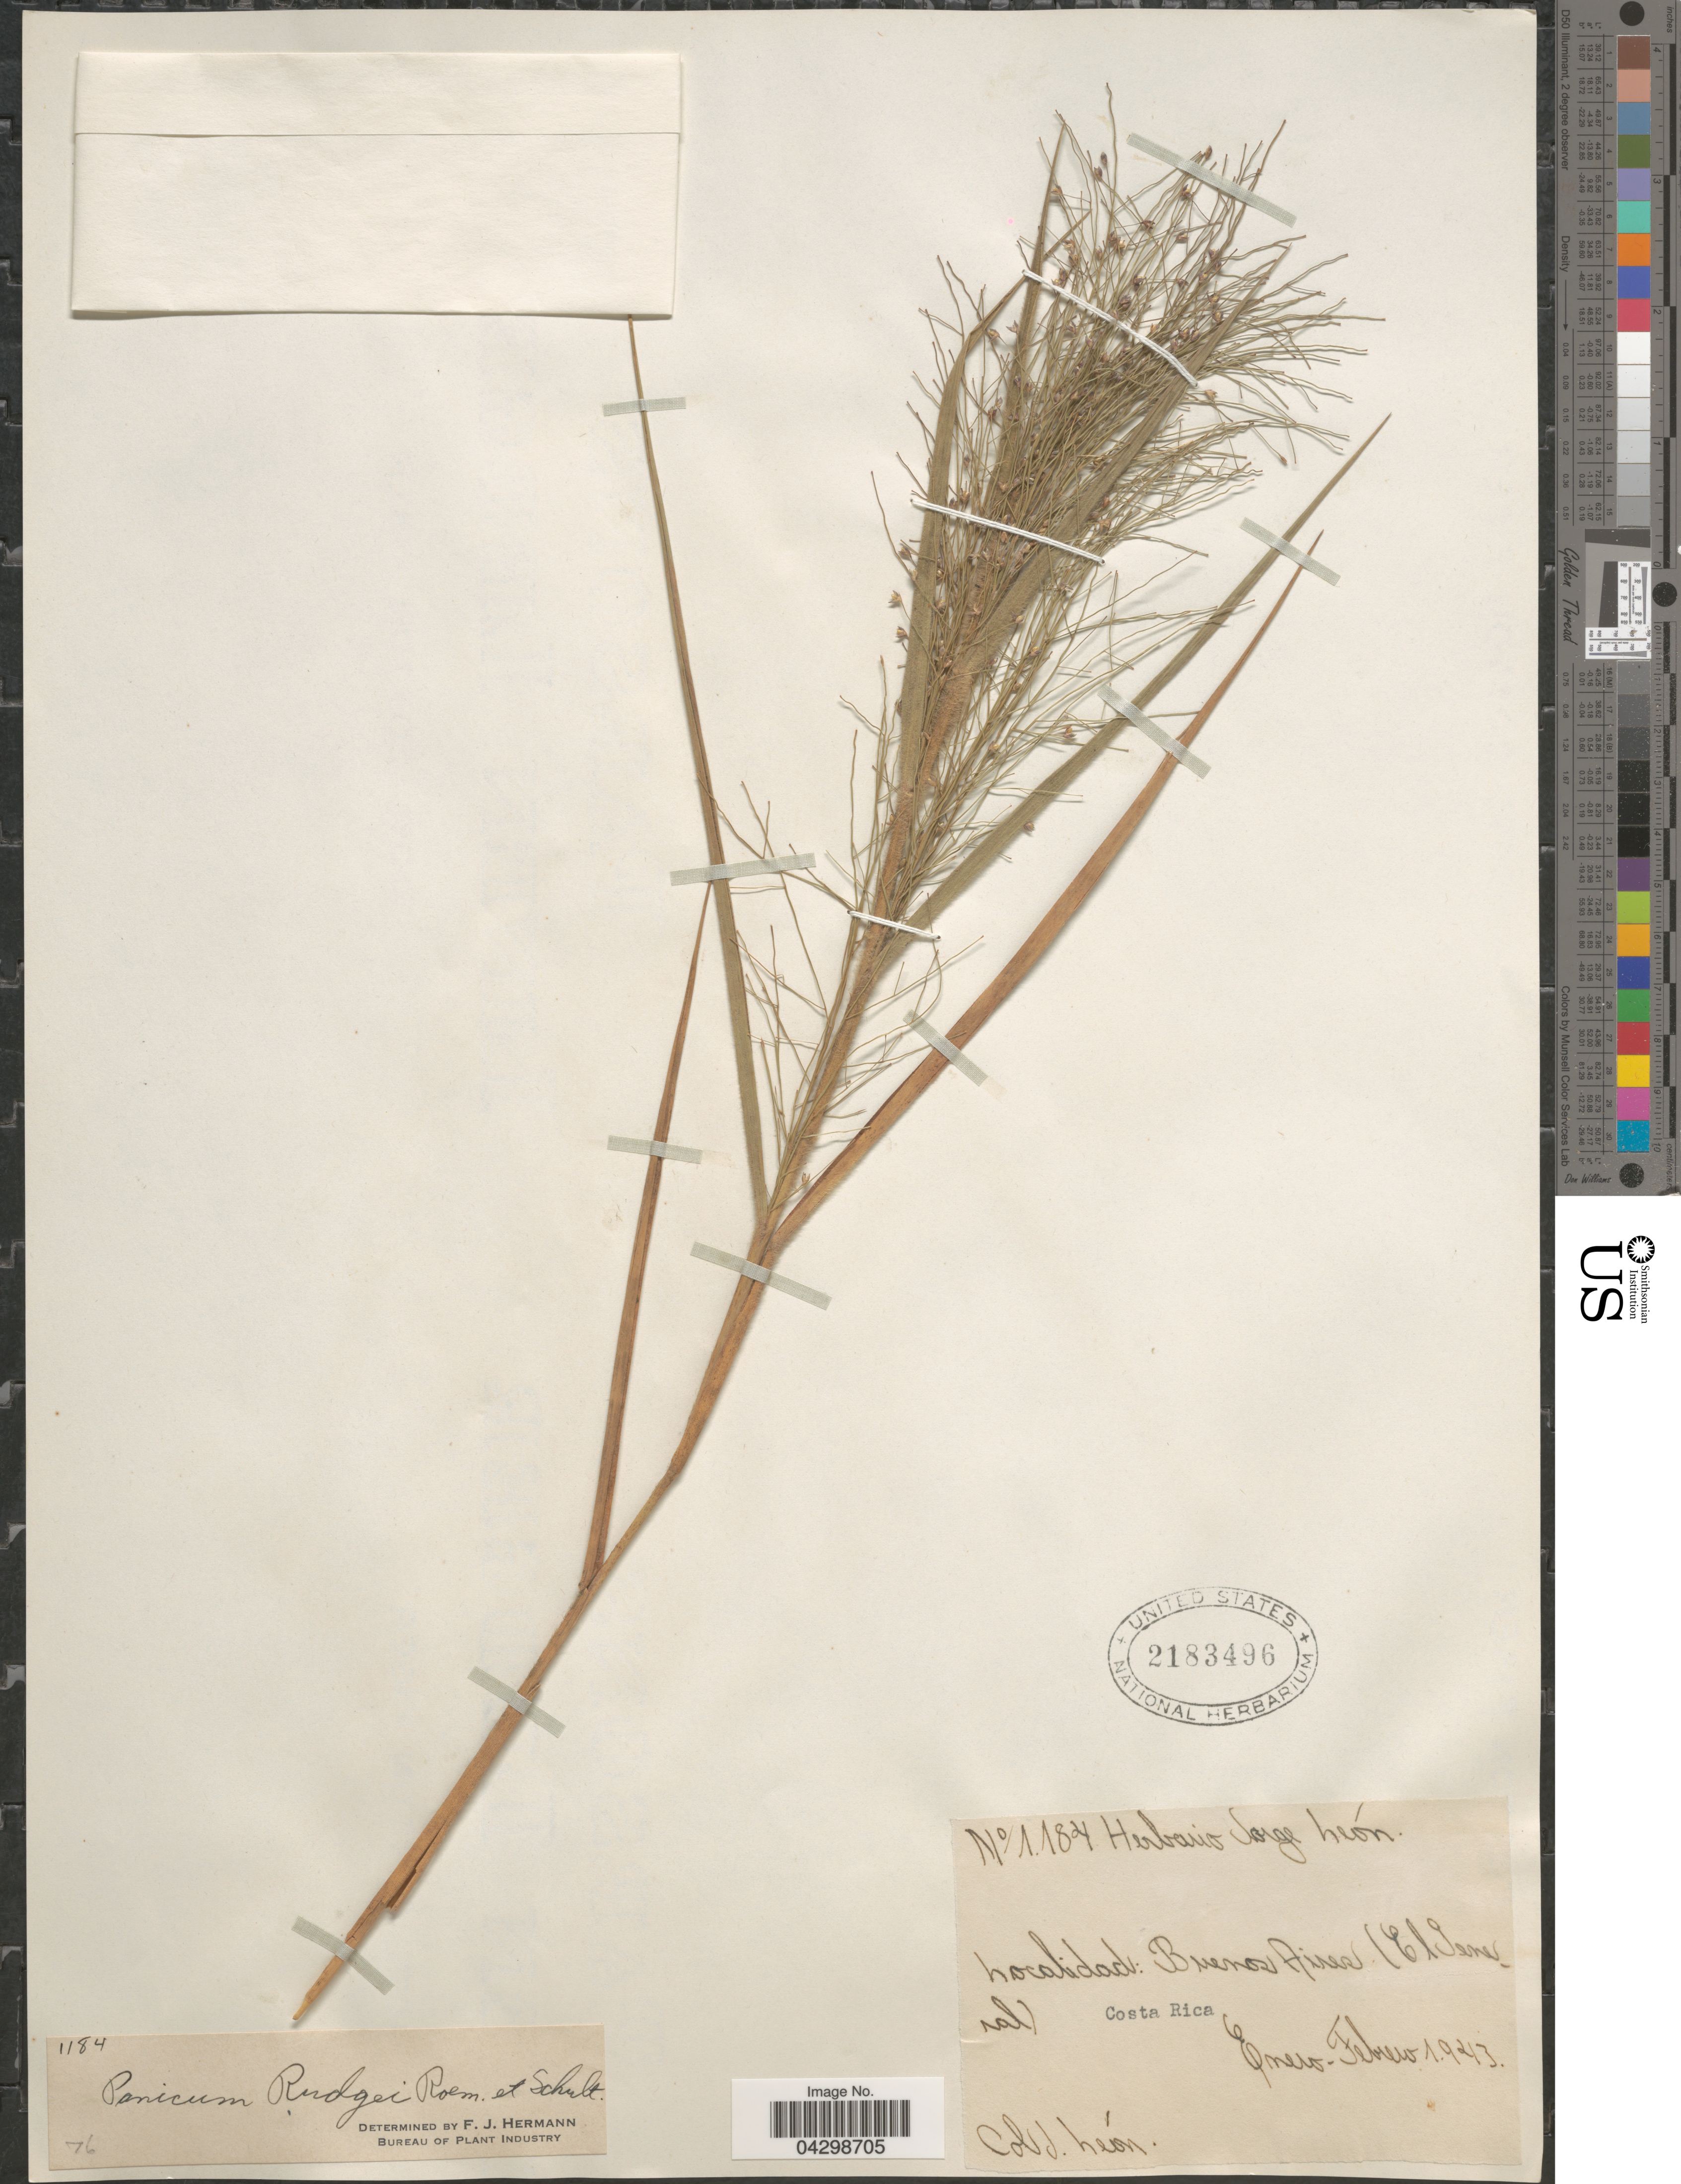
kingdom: Plantae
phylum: Tracheophyta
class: Liliopsida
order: Poales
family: Poaceae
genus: Panicum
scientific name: Panicum rudgei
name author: Roem. & Schult.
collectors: C. León & J. León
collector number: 1184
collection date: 1943-01/1943-02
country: Costa Rica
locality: Buenos Aires. (El General).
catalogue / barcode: US 2183496